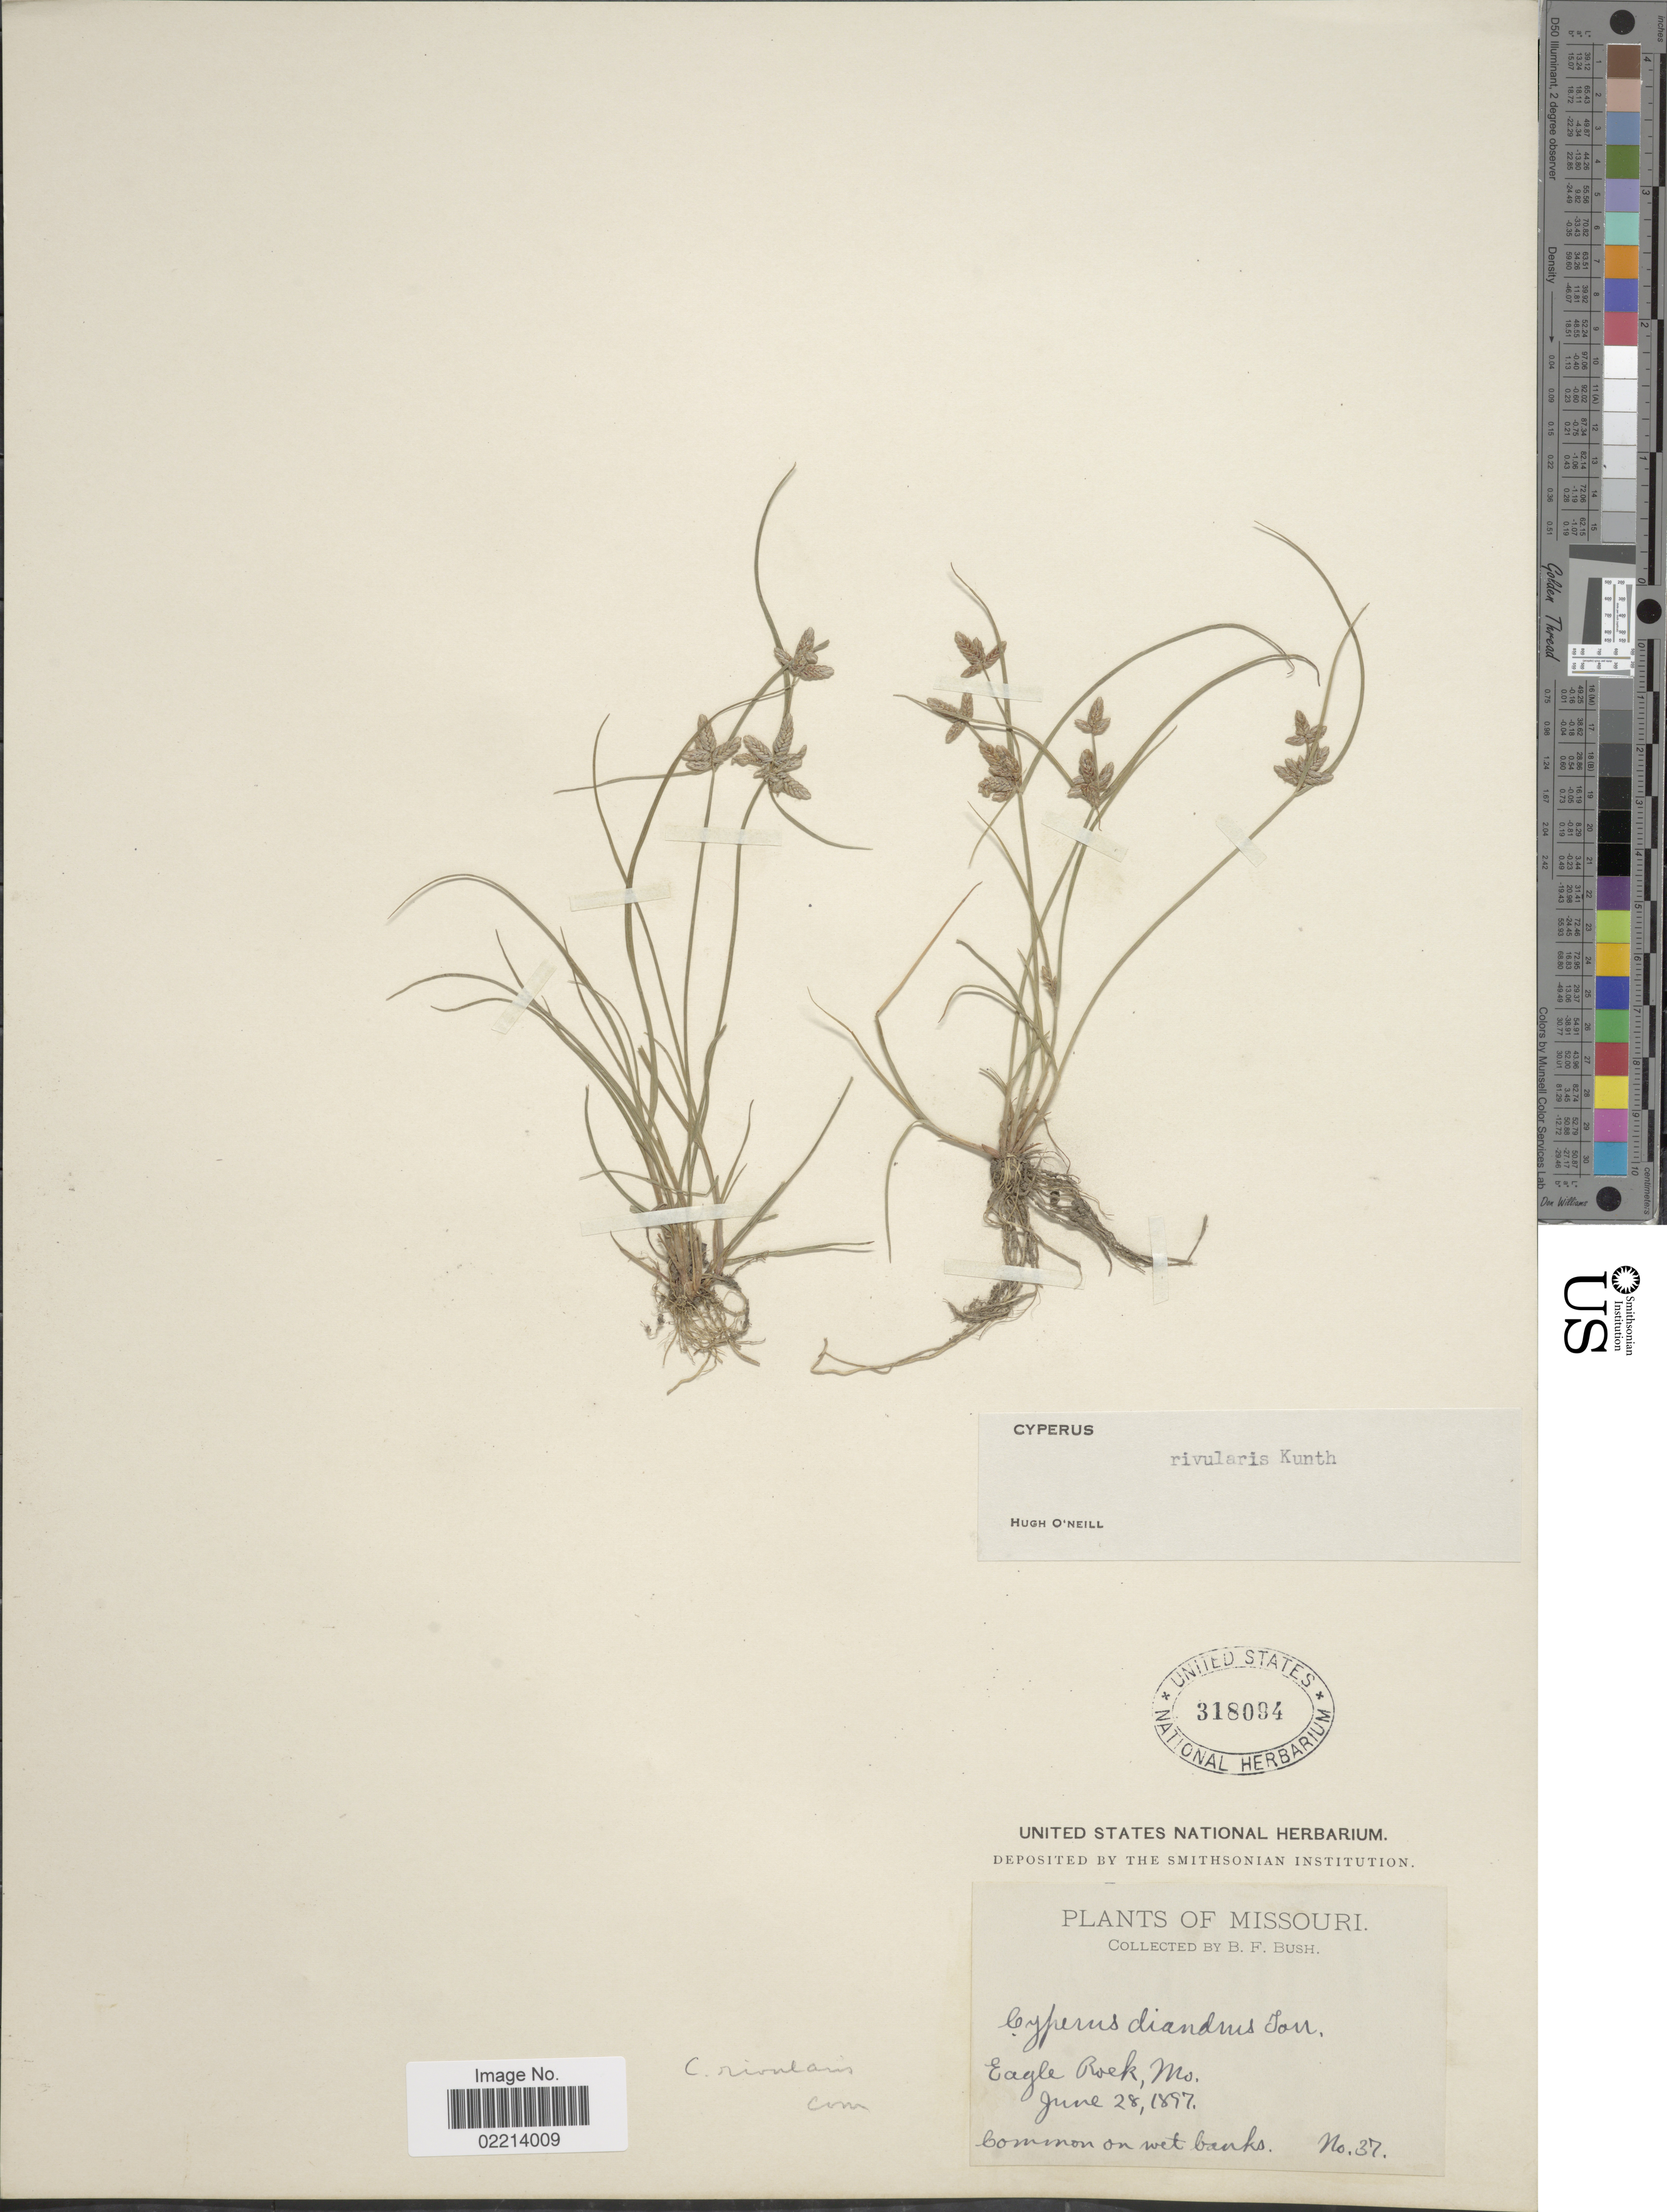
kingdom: Plantae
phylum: Tracheophyta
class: Liliopsida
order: Poales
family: Cyperaceae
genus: Cyperus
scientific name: Cyperus bipartitus Torr.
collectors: B. F. Bush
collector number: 37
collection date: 1897-06-28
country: United States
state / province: Missouri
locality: Eagle Rock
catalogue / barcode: US 318094